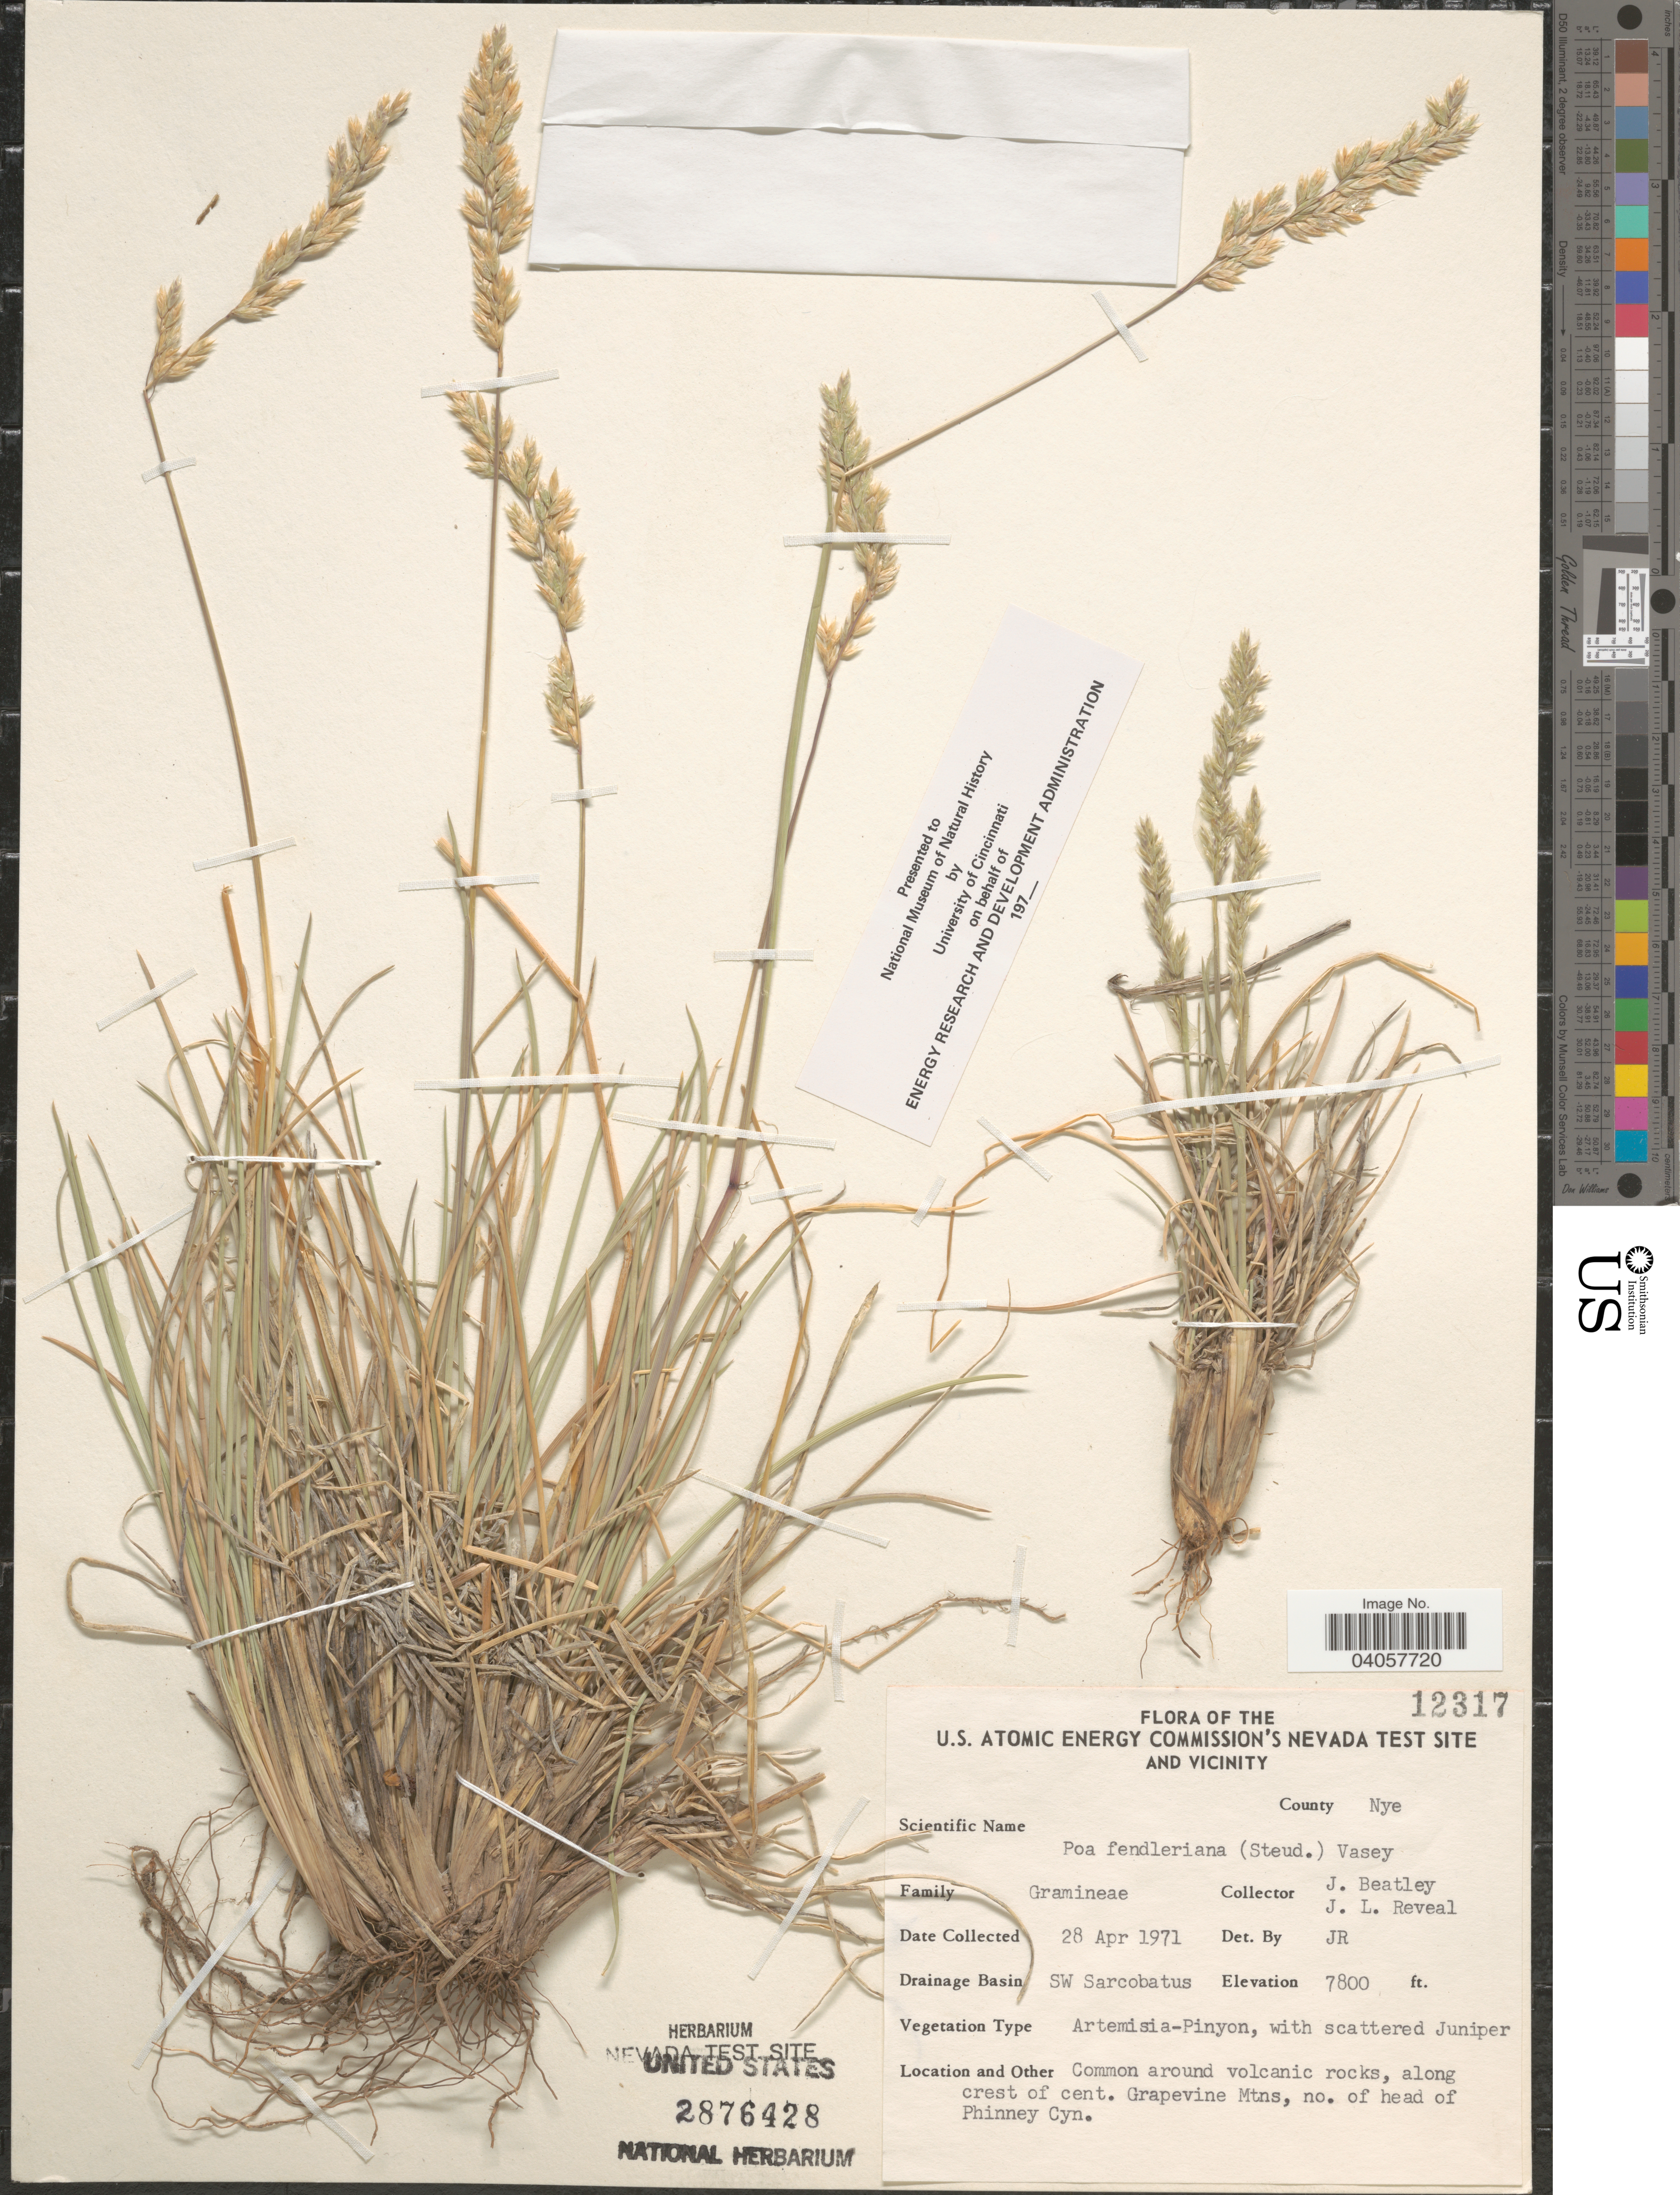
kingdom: Plantae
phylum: Tracheophyta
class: Liliopsida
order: Poales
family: Poaceae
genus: Poa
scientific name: Poa fendleriana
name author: (Steud.) Vasey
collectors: J. C. Beatley & J. L. Reveal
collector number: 12317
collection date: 1971-04-28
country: United States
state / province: Nevada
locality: The U.S. Atomic Energy Commission's Nevada Test Site and vicinity. County Nye. Drainage Basin SW Sarcobatus. Along crest of cent. Grapevine Mtns, no. of head of Phinney Cyn.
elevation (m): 2377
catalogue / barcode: US 2876428